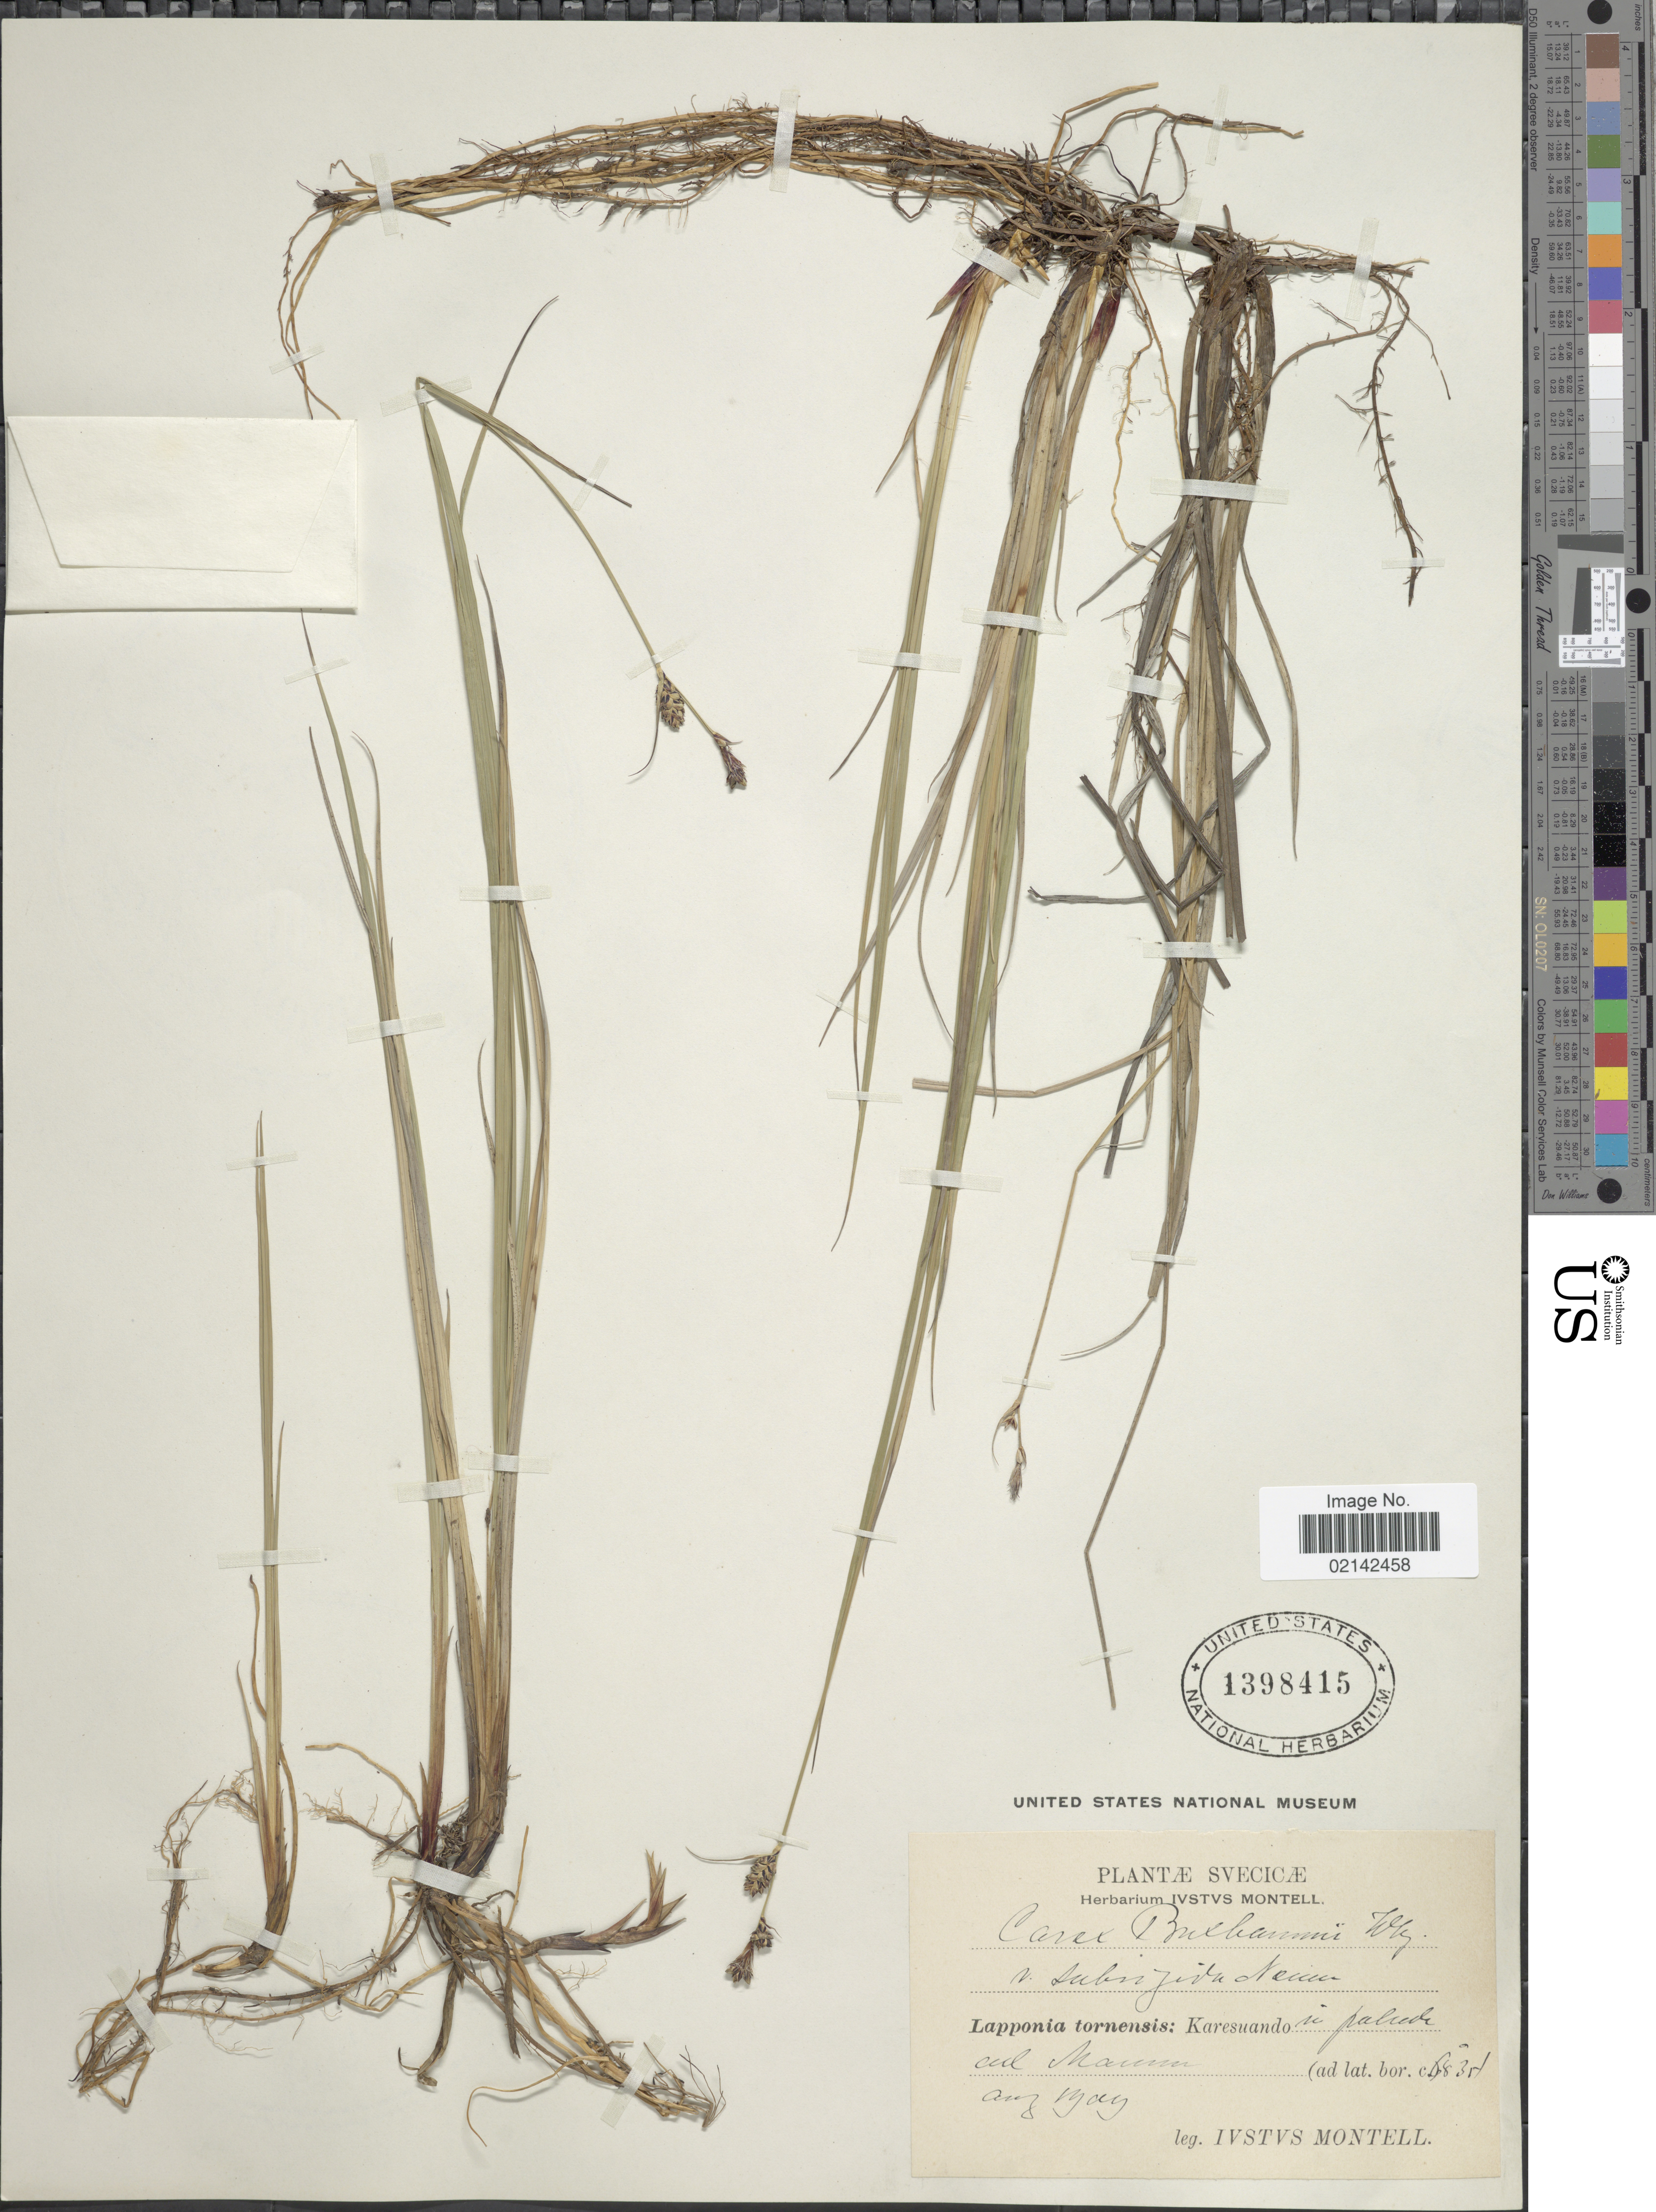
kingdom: Plantae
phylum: Tracheophyta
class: Liliopsida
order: Poales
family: Cyperaceae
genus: Carex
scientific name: Carex buxbaumii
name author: Wahlenb.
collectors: I. Montell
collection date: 1909-08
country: Sweden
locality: Svecicae, Lapponia tornensis: Karesuando in palude ad Maunu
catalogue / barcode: US 1398415